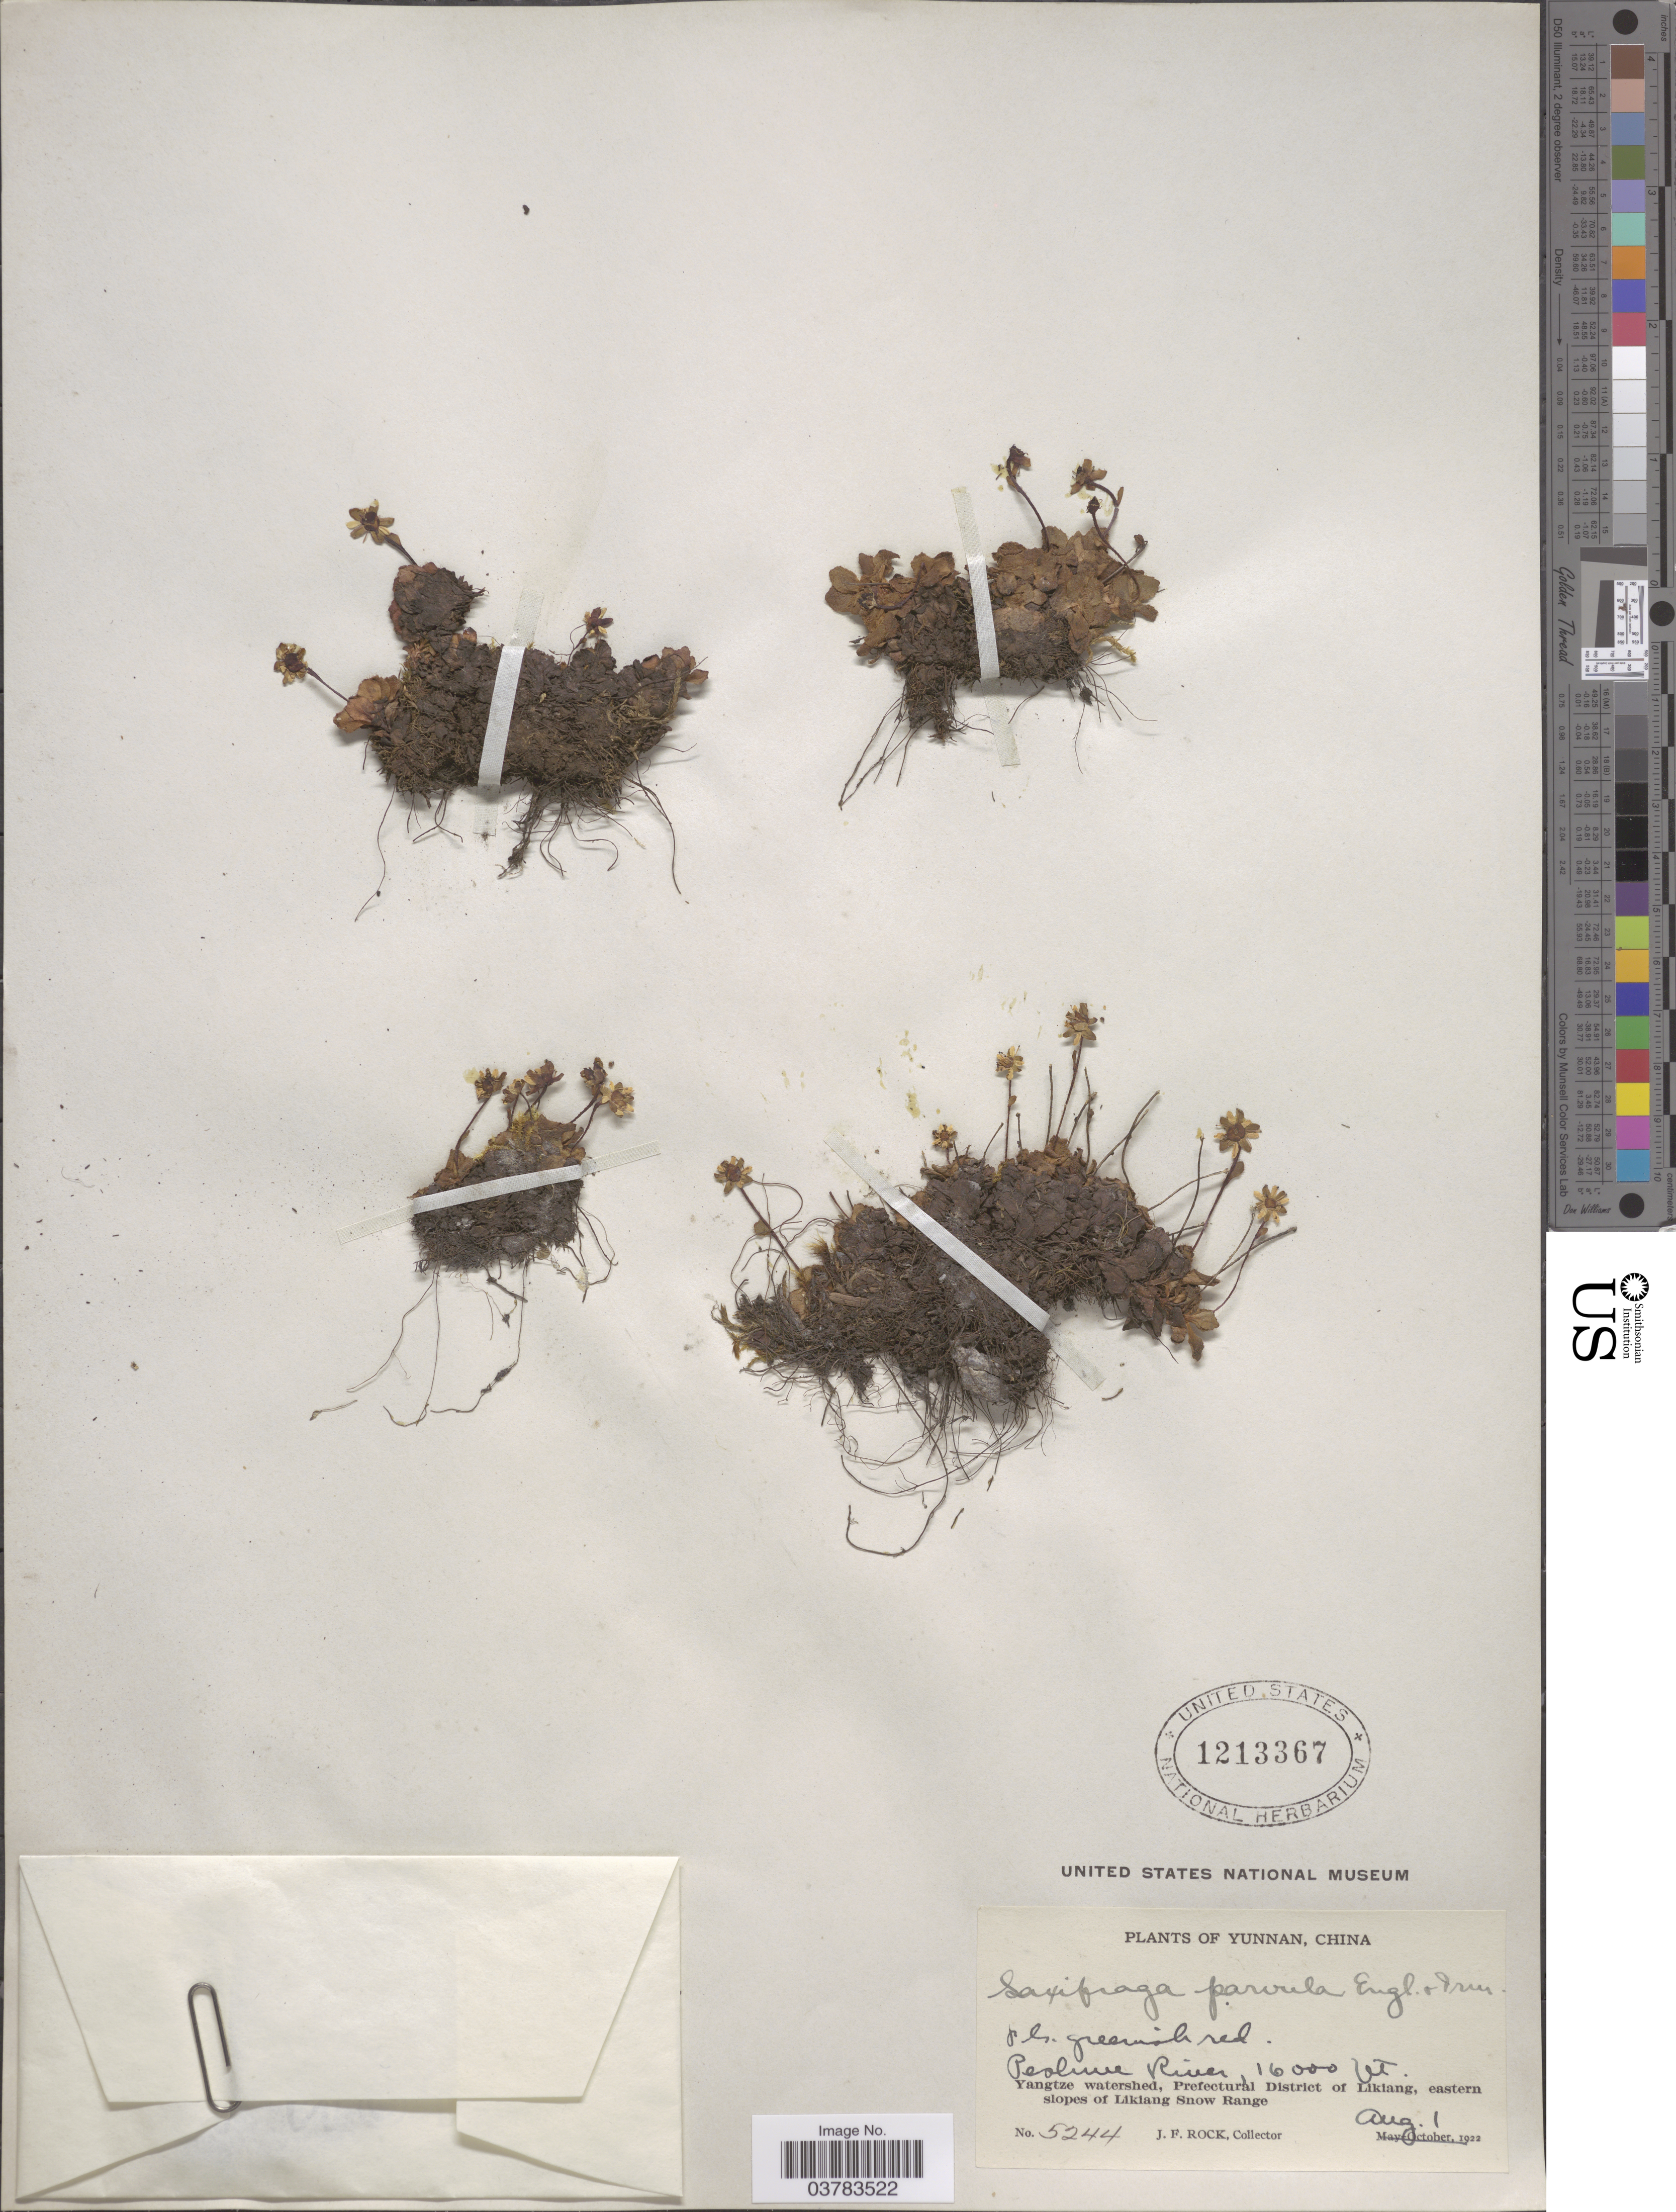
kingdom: Plantae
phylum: Tracheophyta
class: Magnoliopsida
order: Saxifragales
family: Saxifragaceae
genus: Micranthes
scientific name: Micranthes parvula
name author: (Engl. & Irmsch.) Losinsk.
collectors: J. Rock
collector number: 5244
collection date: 1922-08-01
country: China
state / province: Yunnan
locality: Peolune [interpreted] River. Yangtze watershed, Prefectural District of Likiang, eastern slopes of Likiang Snow Range.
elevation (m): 4877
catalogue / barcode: US 1213367